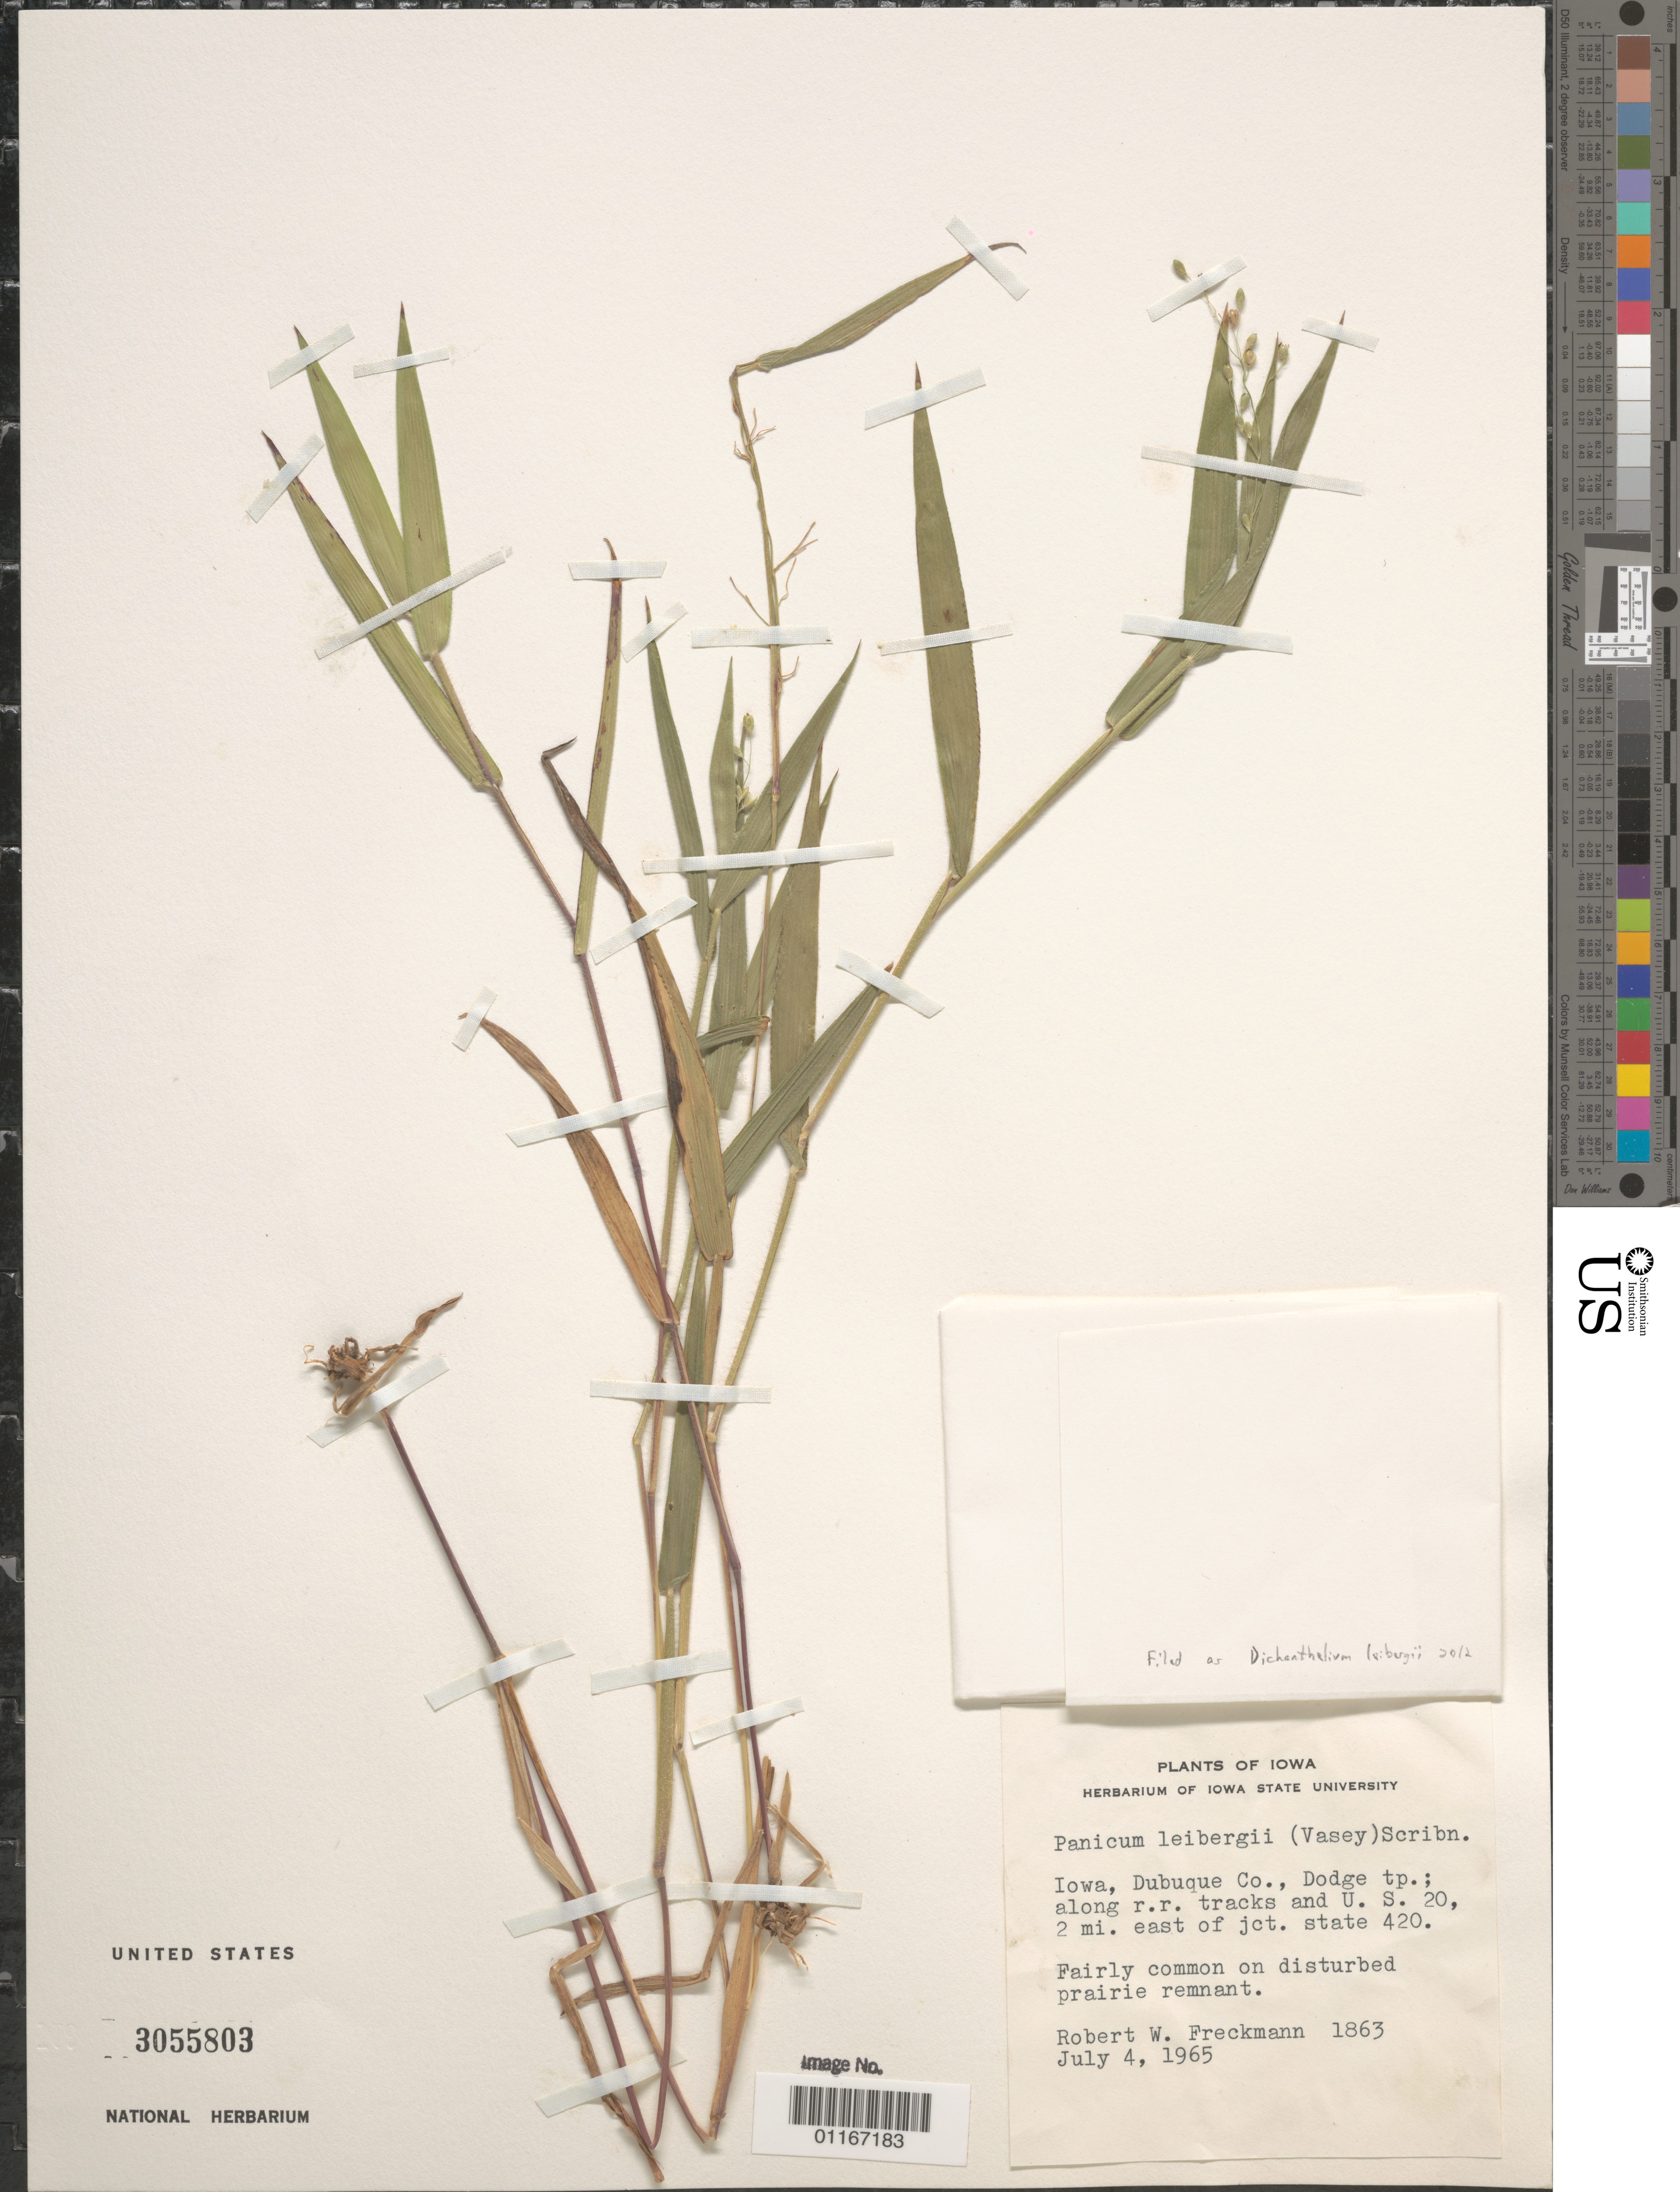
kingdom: Plantae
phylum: Tracheophyta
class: Liliopsida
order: Poales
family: Poaceae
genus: Dichanthelium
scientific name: Dichanthelium leibergii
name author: (Vasey) Gould & C.A. Clark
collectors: R. Freckmann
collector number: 1965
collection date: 1965-07-04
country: United States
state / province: Iowa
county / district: Dubuque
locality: Along railroad tracks and US 20, 2 miles east of junction state 420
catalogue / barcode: US 3055803